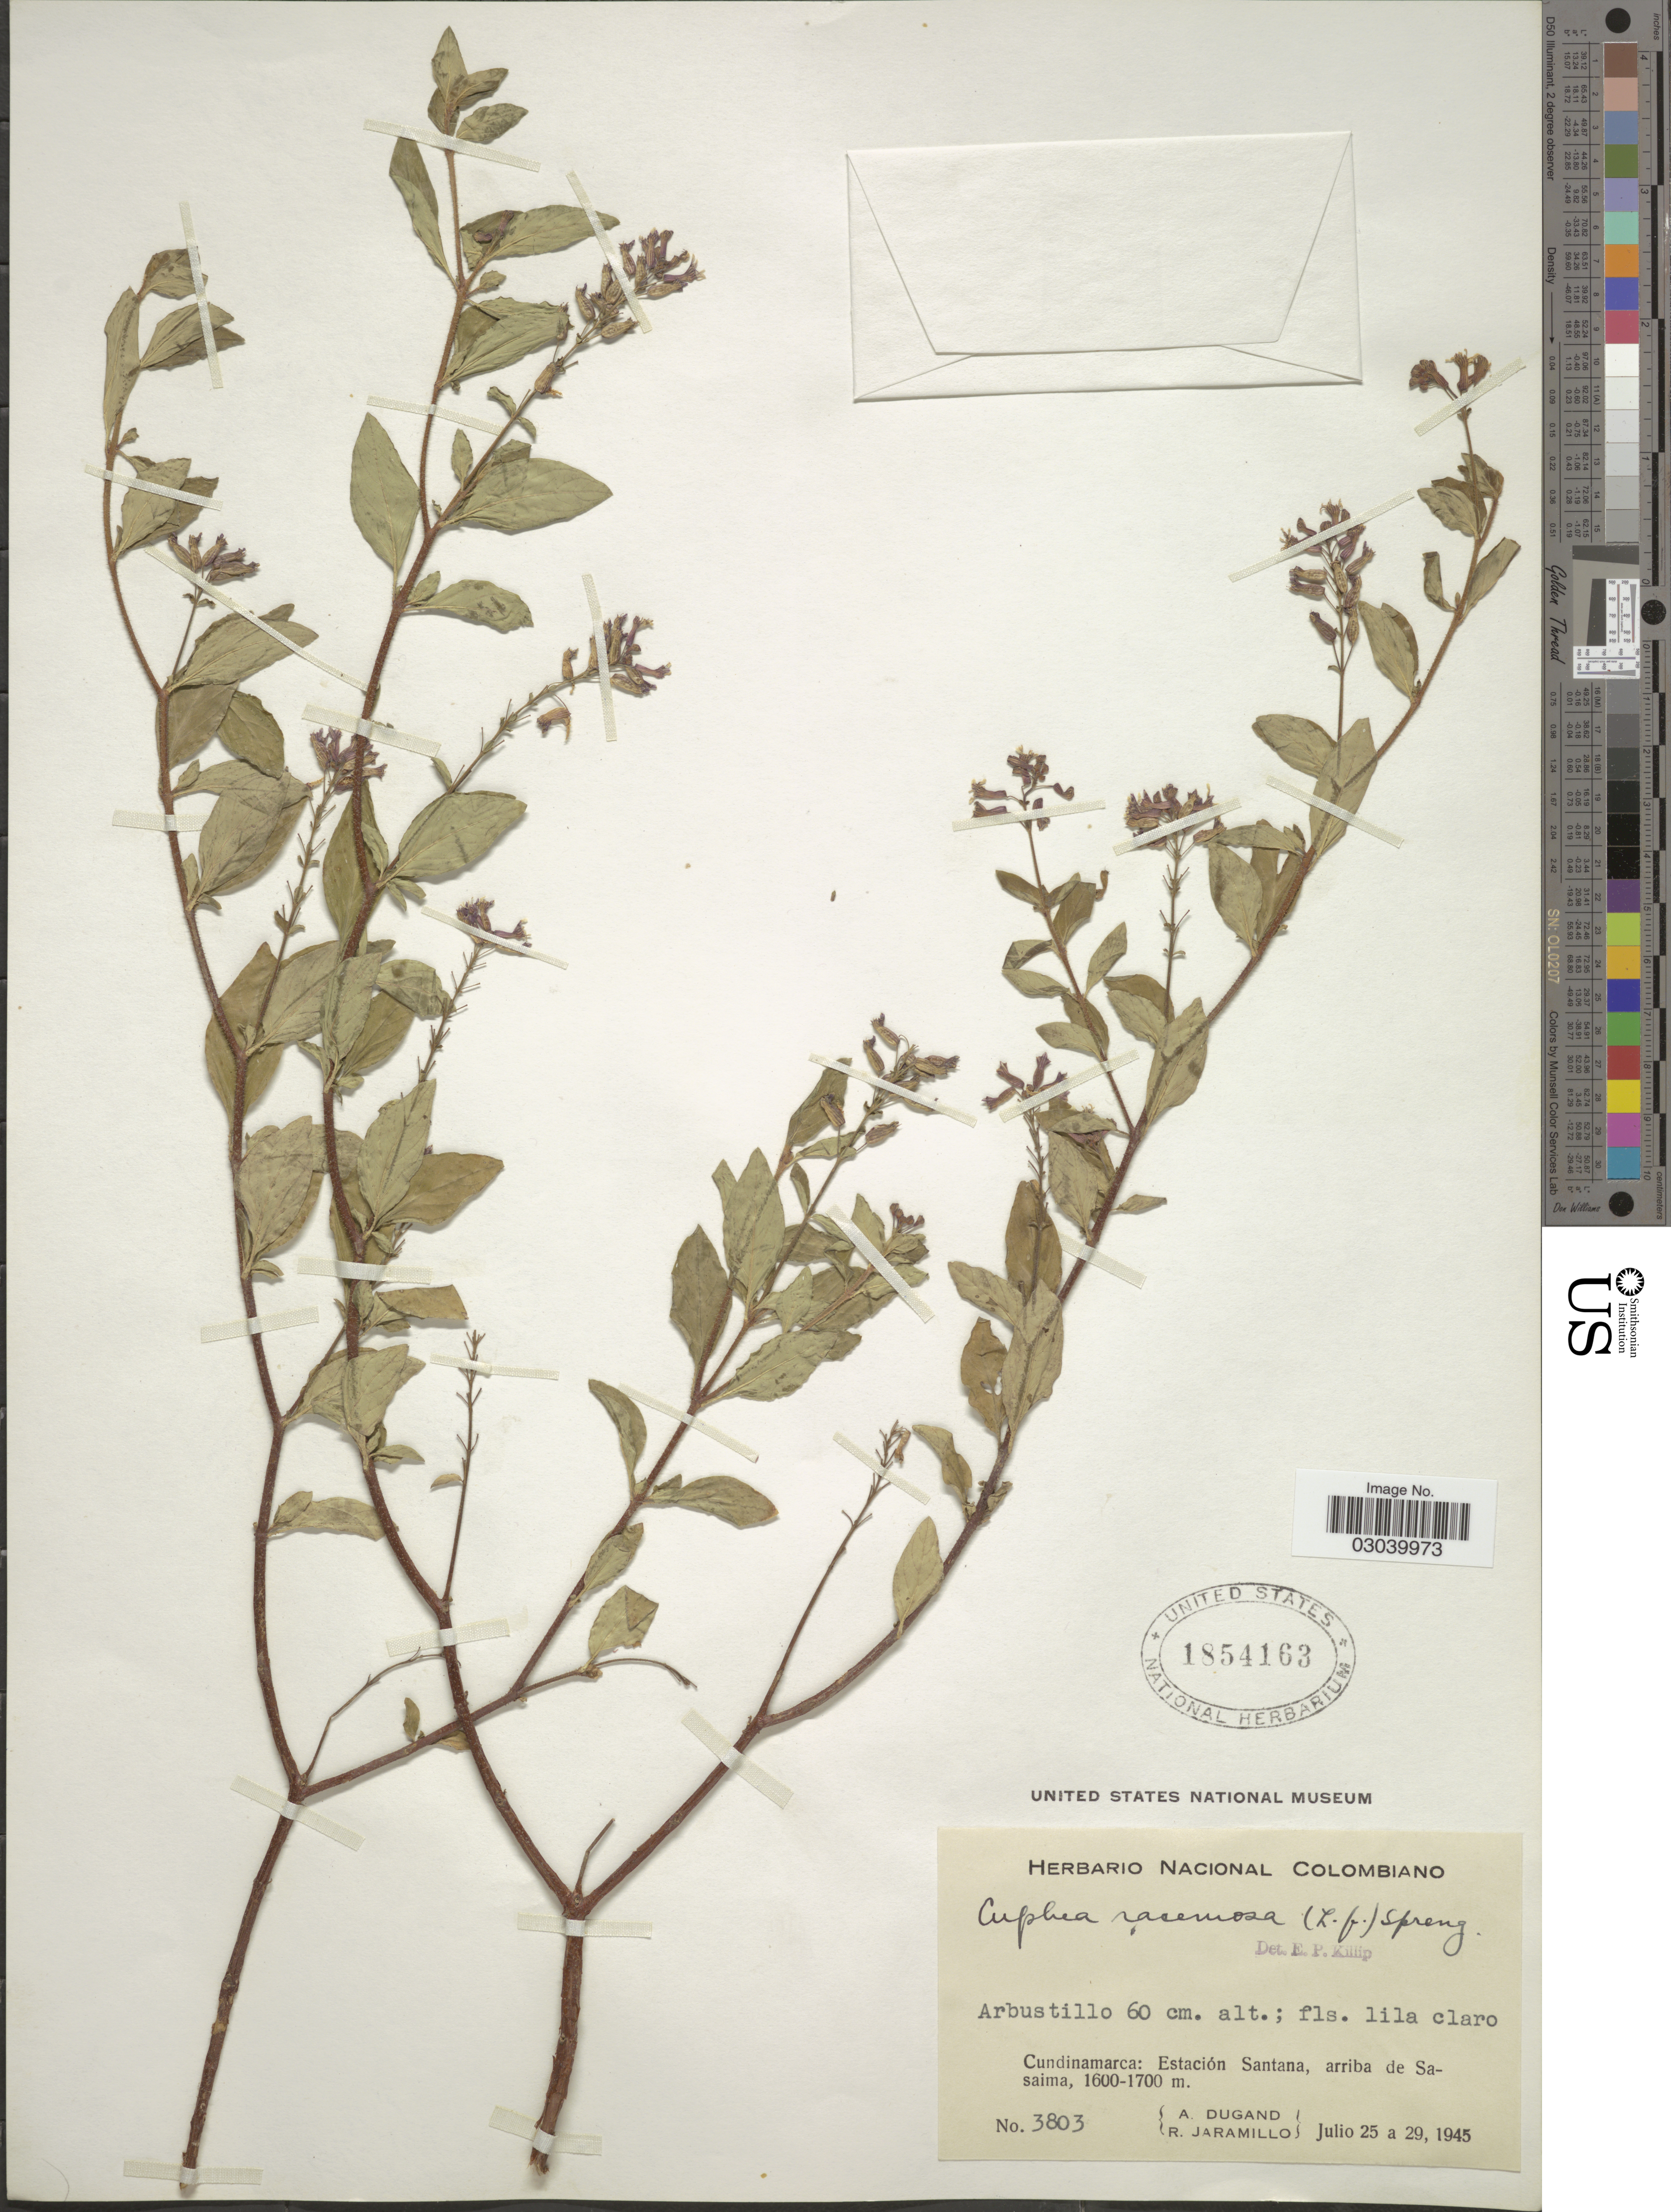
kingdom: Plantae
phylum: Tracheophyta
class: Magnoliopsida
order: Myrtales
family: Lythraceae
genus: Cuphea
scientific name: Cuphea racemosa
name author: (L. f.) Spreng.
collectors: A. Dugand & R. Jaramillo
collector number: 3803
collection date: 1945-07-25/1945-07-29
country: Colombia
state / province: Cundinamarca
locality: Estación Santana, arriba de Sasaima.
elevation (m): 1600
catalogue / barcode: US 1854163